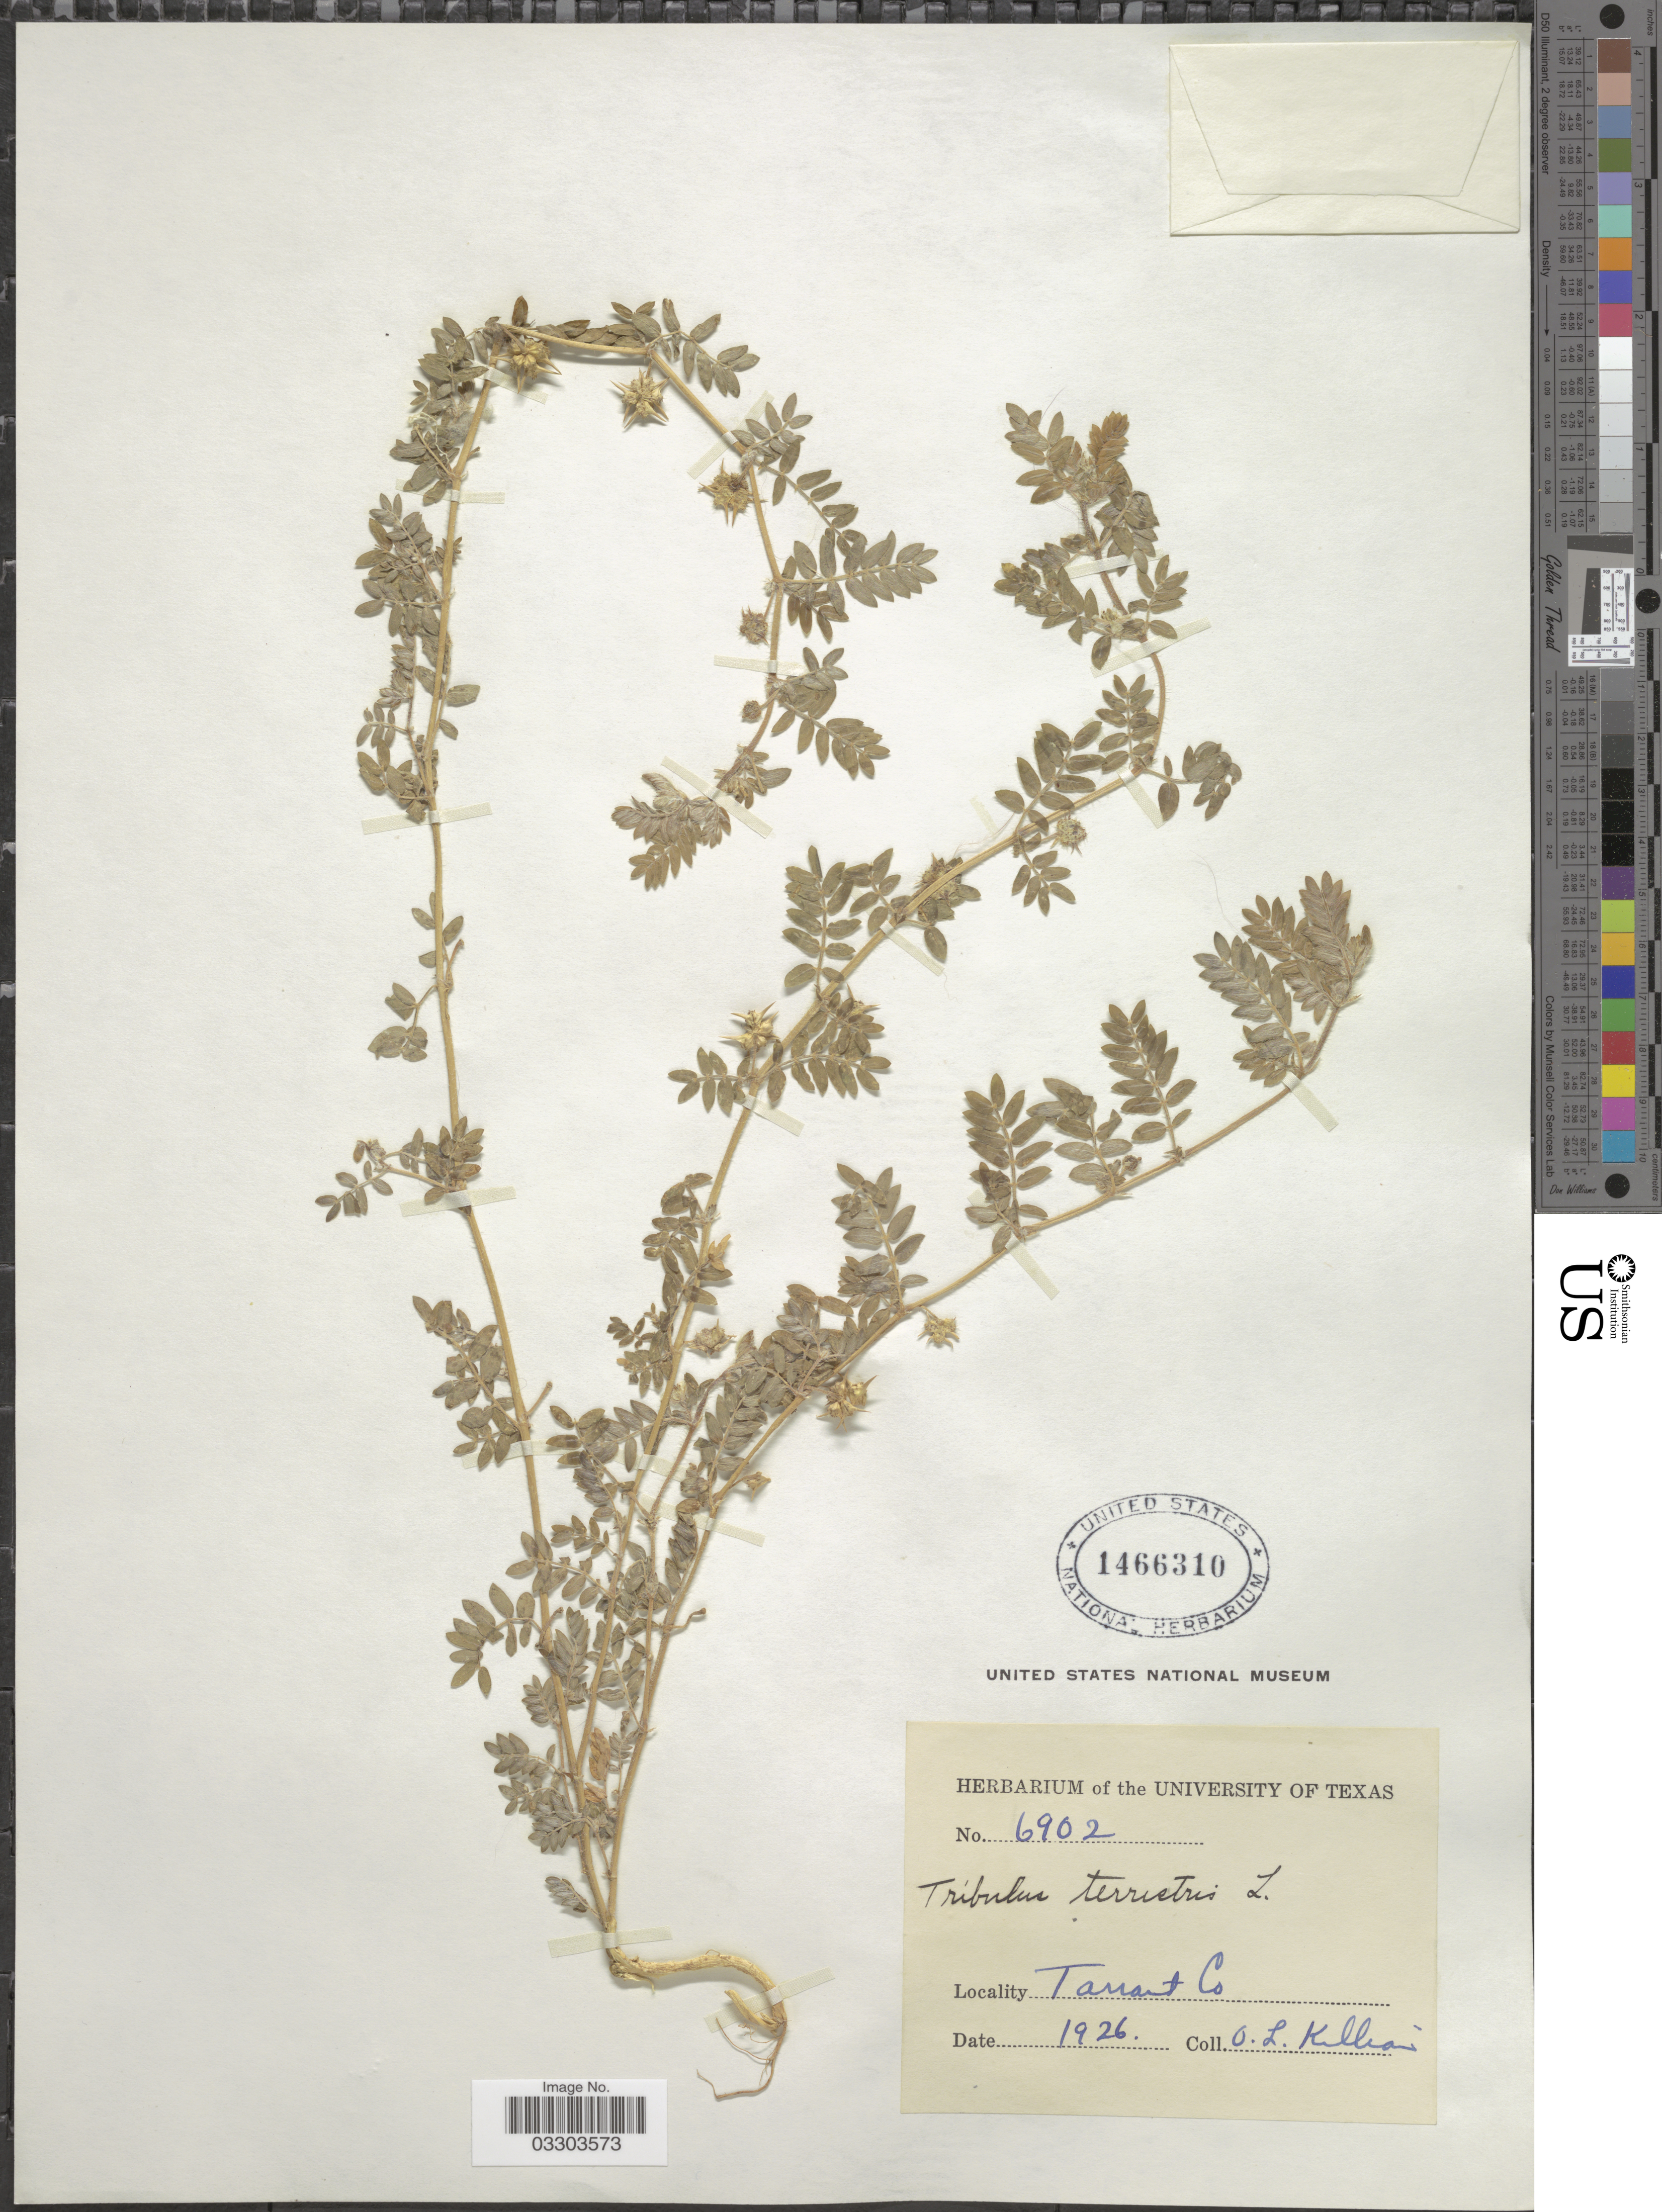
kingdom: Plantae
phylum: Tracheophyta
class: Magnoliopsida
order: Zygophyllales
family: Zygophyllaceae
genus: Tribulus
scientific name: Tribulus terrestris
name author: L.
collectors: O. Killian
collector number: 6902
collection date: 1926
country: United States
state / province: Texas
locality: Tarrant Co.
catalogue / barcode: US 1466310